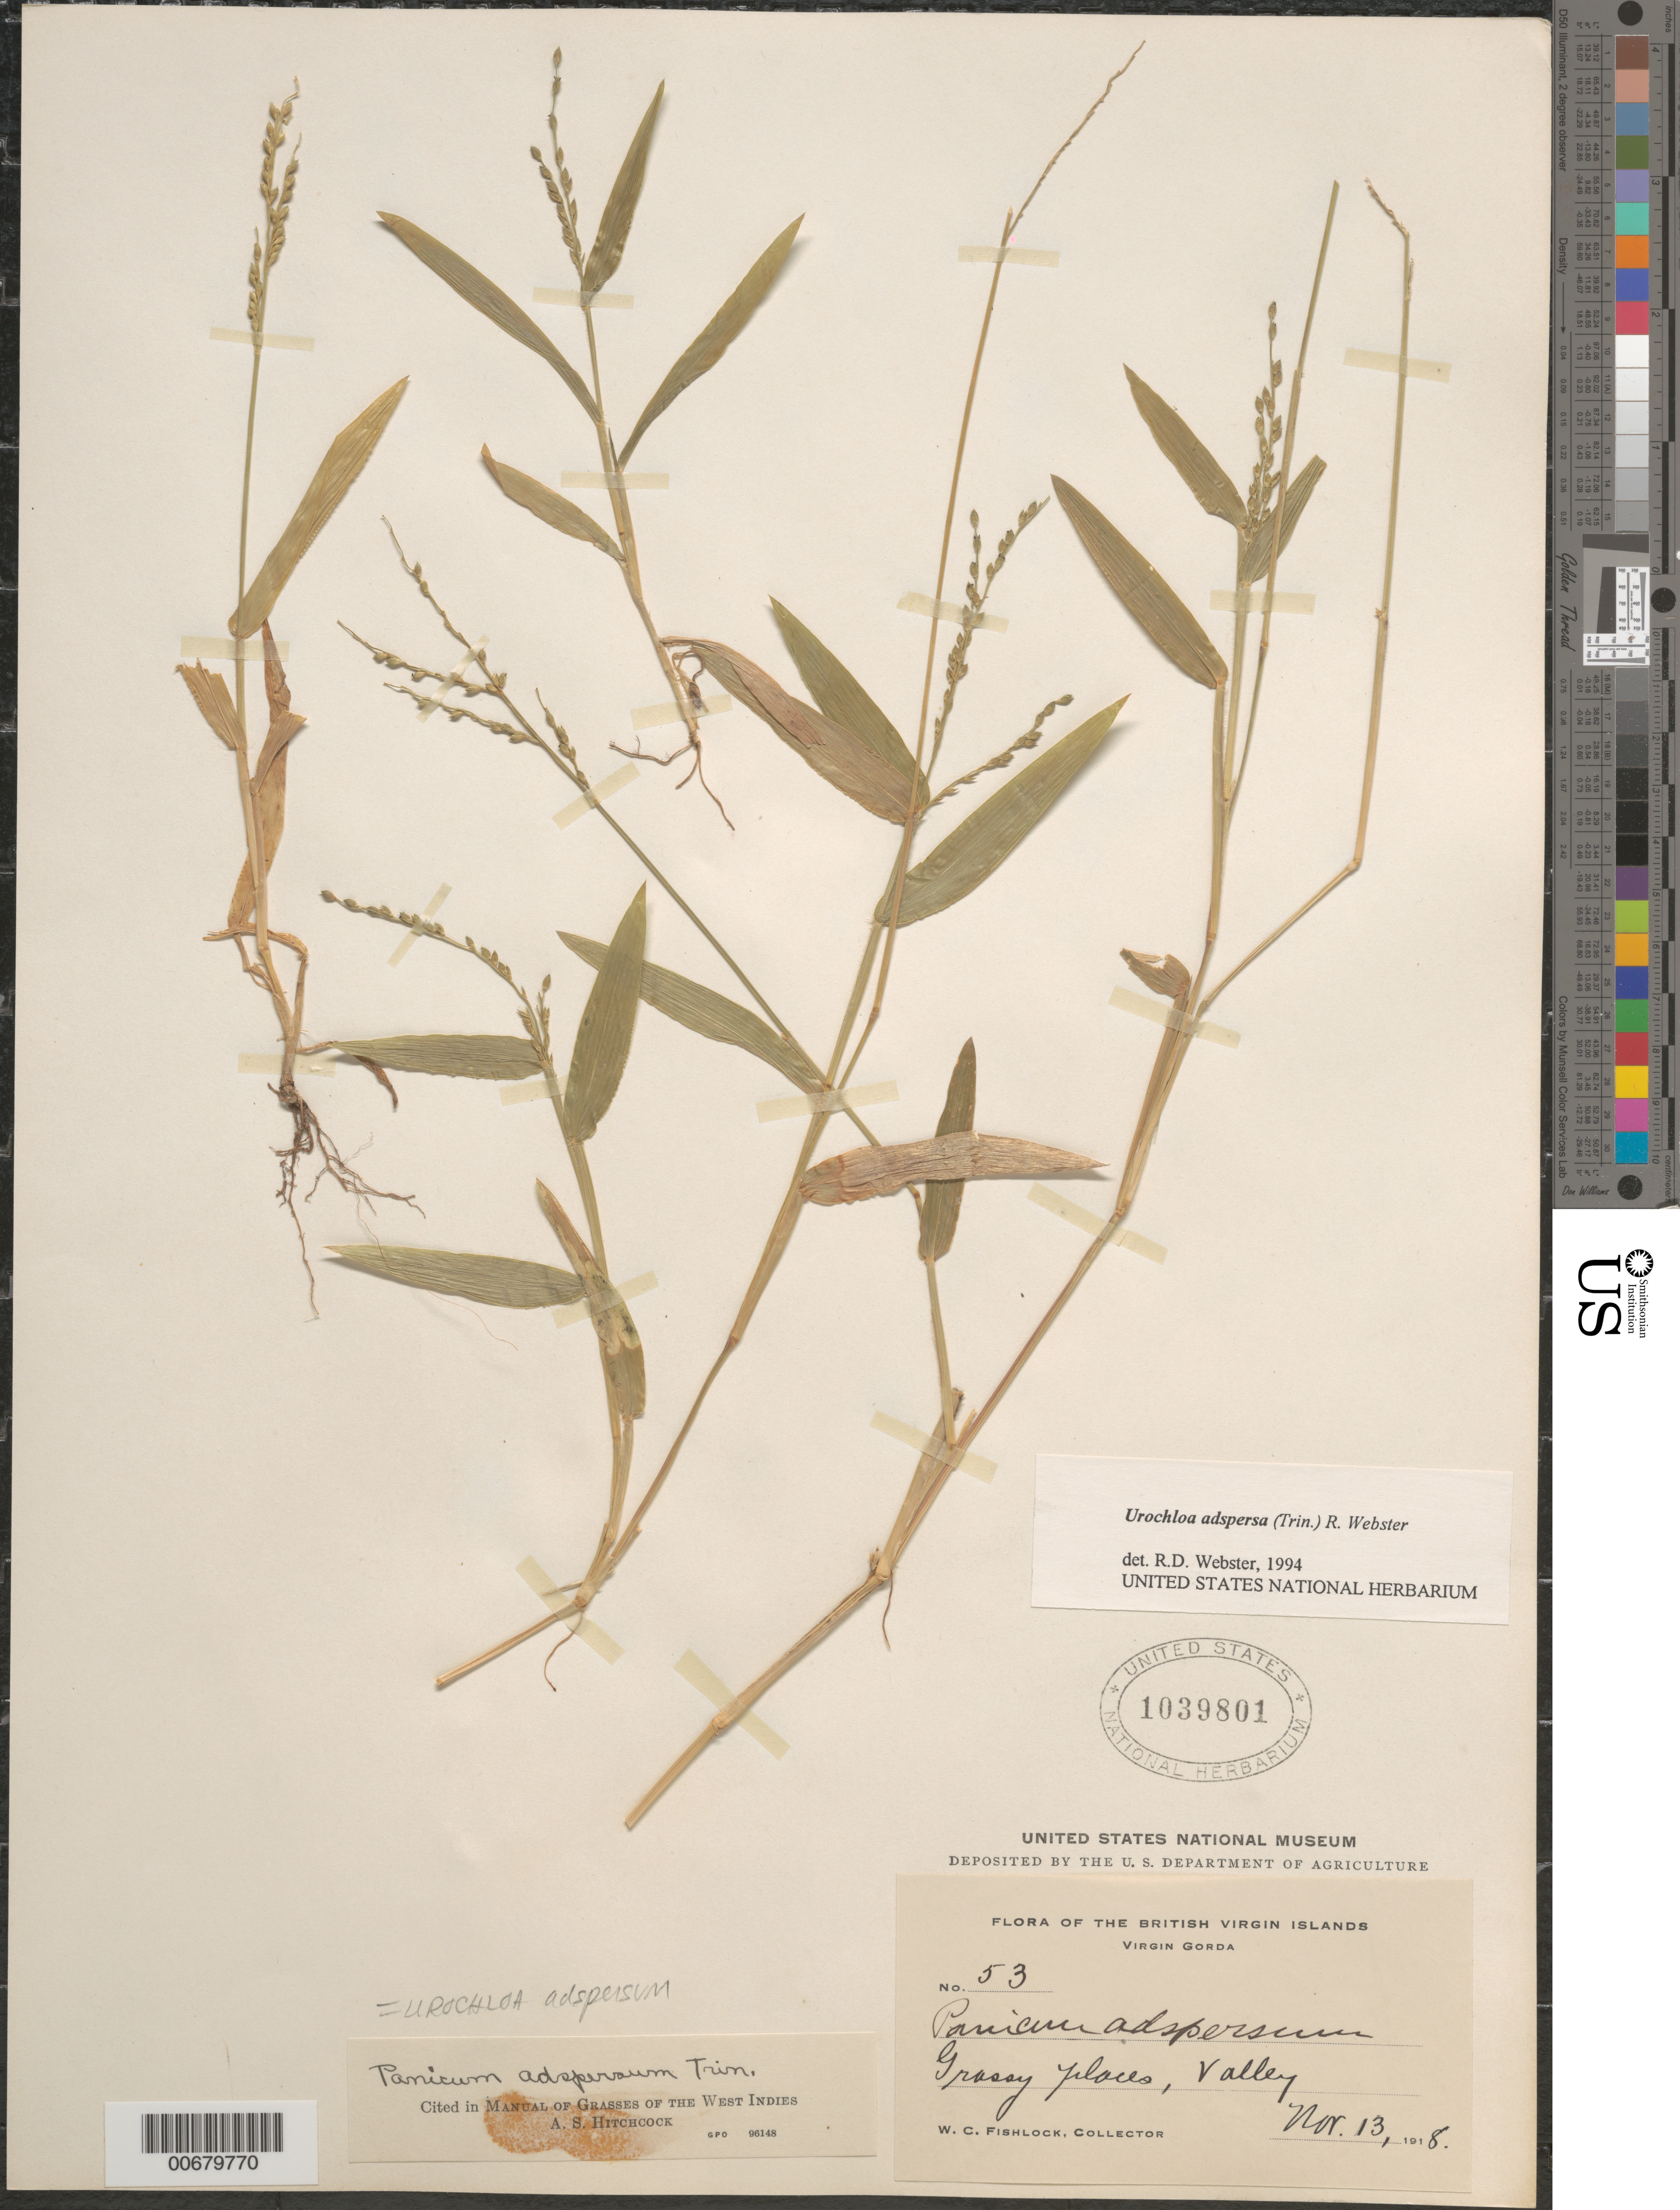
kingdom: Plantae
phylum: Tracheophyta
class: Liliopsida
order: Poales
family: Poaceae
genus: Urochloa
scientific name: Urochloa adspersa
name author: (Trin.) R.D. Webster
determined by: Webster, R. G.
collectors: W. Fishlock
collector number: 53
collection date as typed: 13 Nov 1918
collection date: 1918-11-13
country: British Virgin Islands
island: Virgin Gorda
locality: Virgin Gorda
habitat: Grassy places, valley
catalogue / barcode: US 1039801